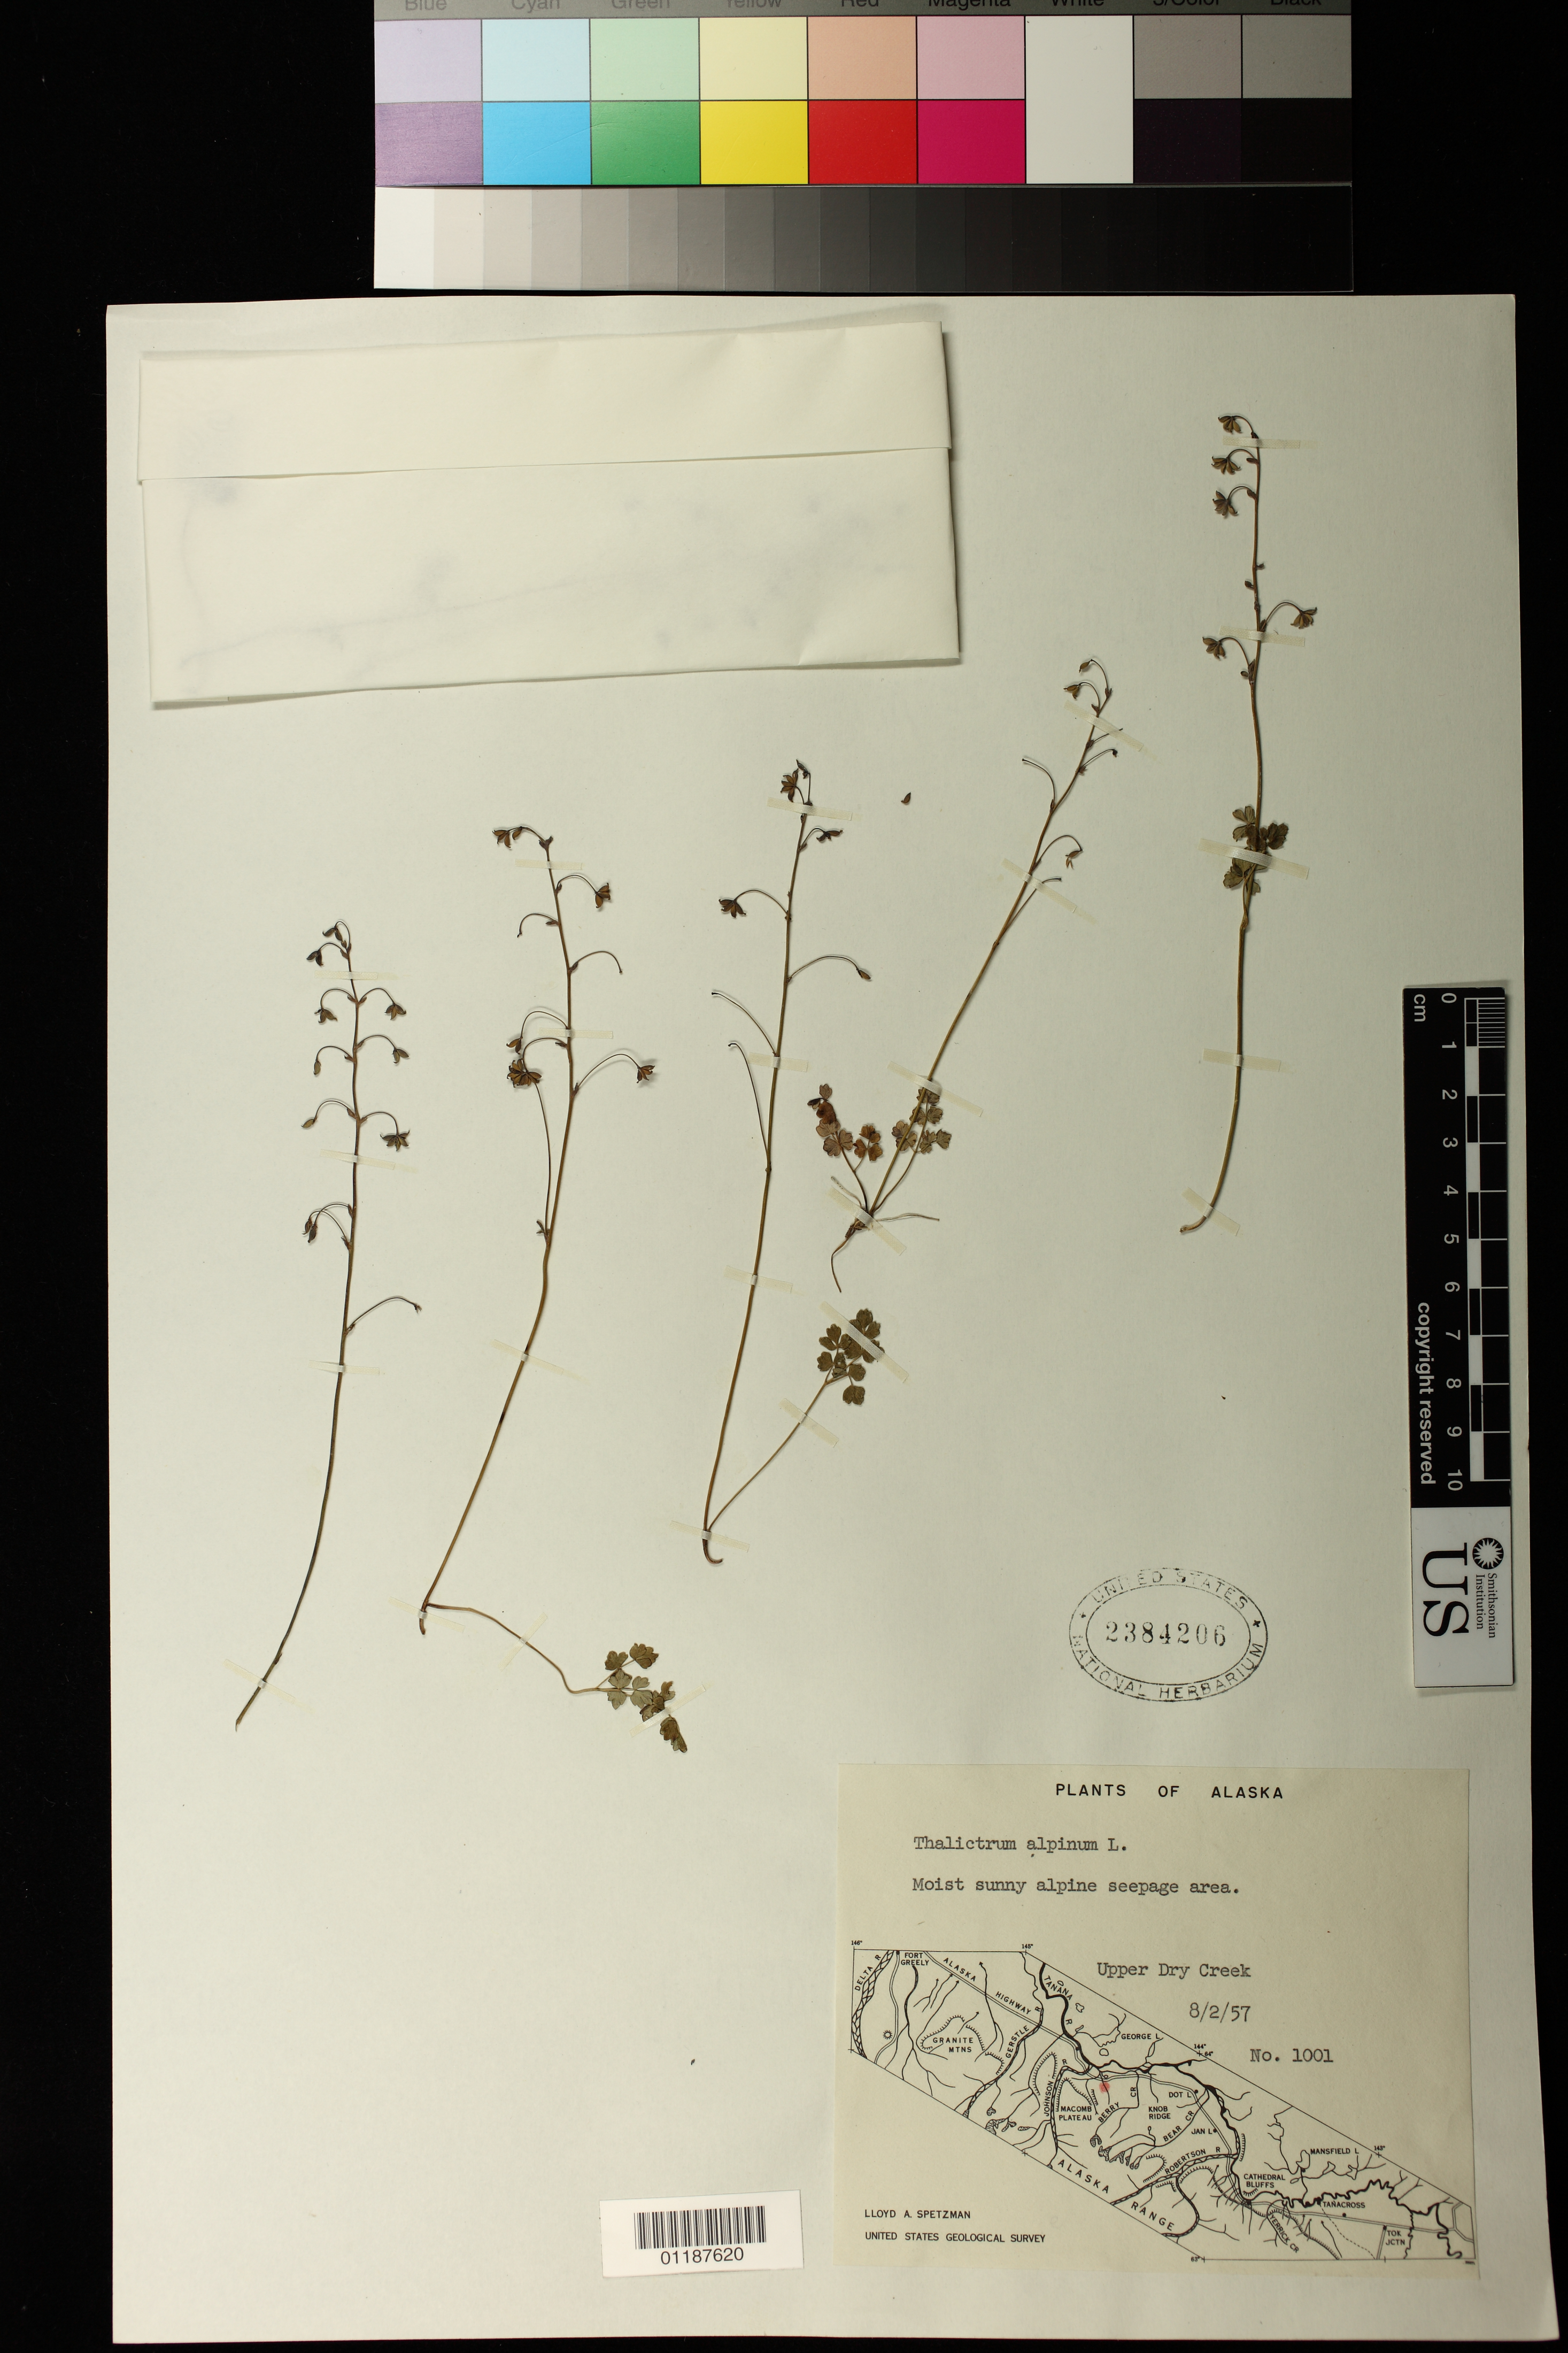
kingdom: Plantae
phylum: Tracheophyta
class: Magnoliopsida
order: Ranunculales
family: Ranunculaceae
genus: Thalictrum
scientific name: Thalictrum alpinum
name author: L.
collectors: L. Spetzman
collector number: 1001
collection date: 1957-02-08 or 1957-08-02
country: United States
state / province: Alaska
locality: Upper Dry Creek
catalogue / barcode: US 2384206